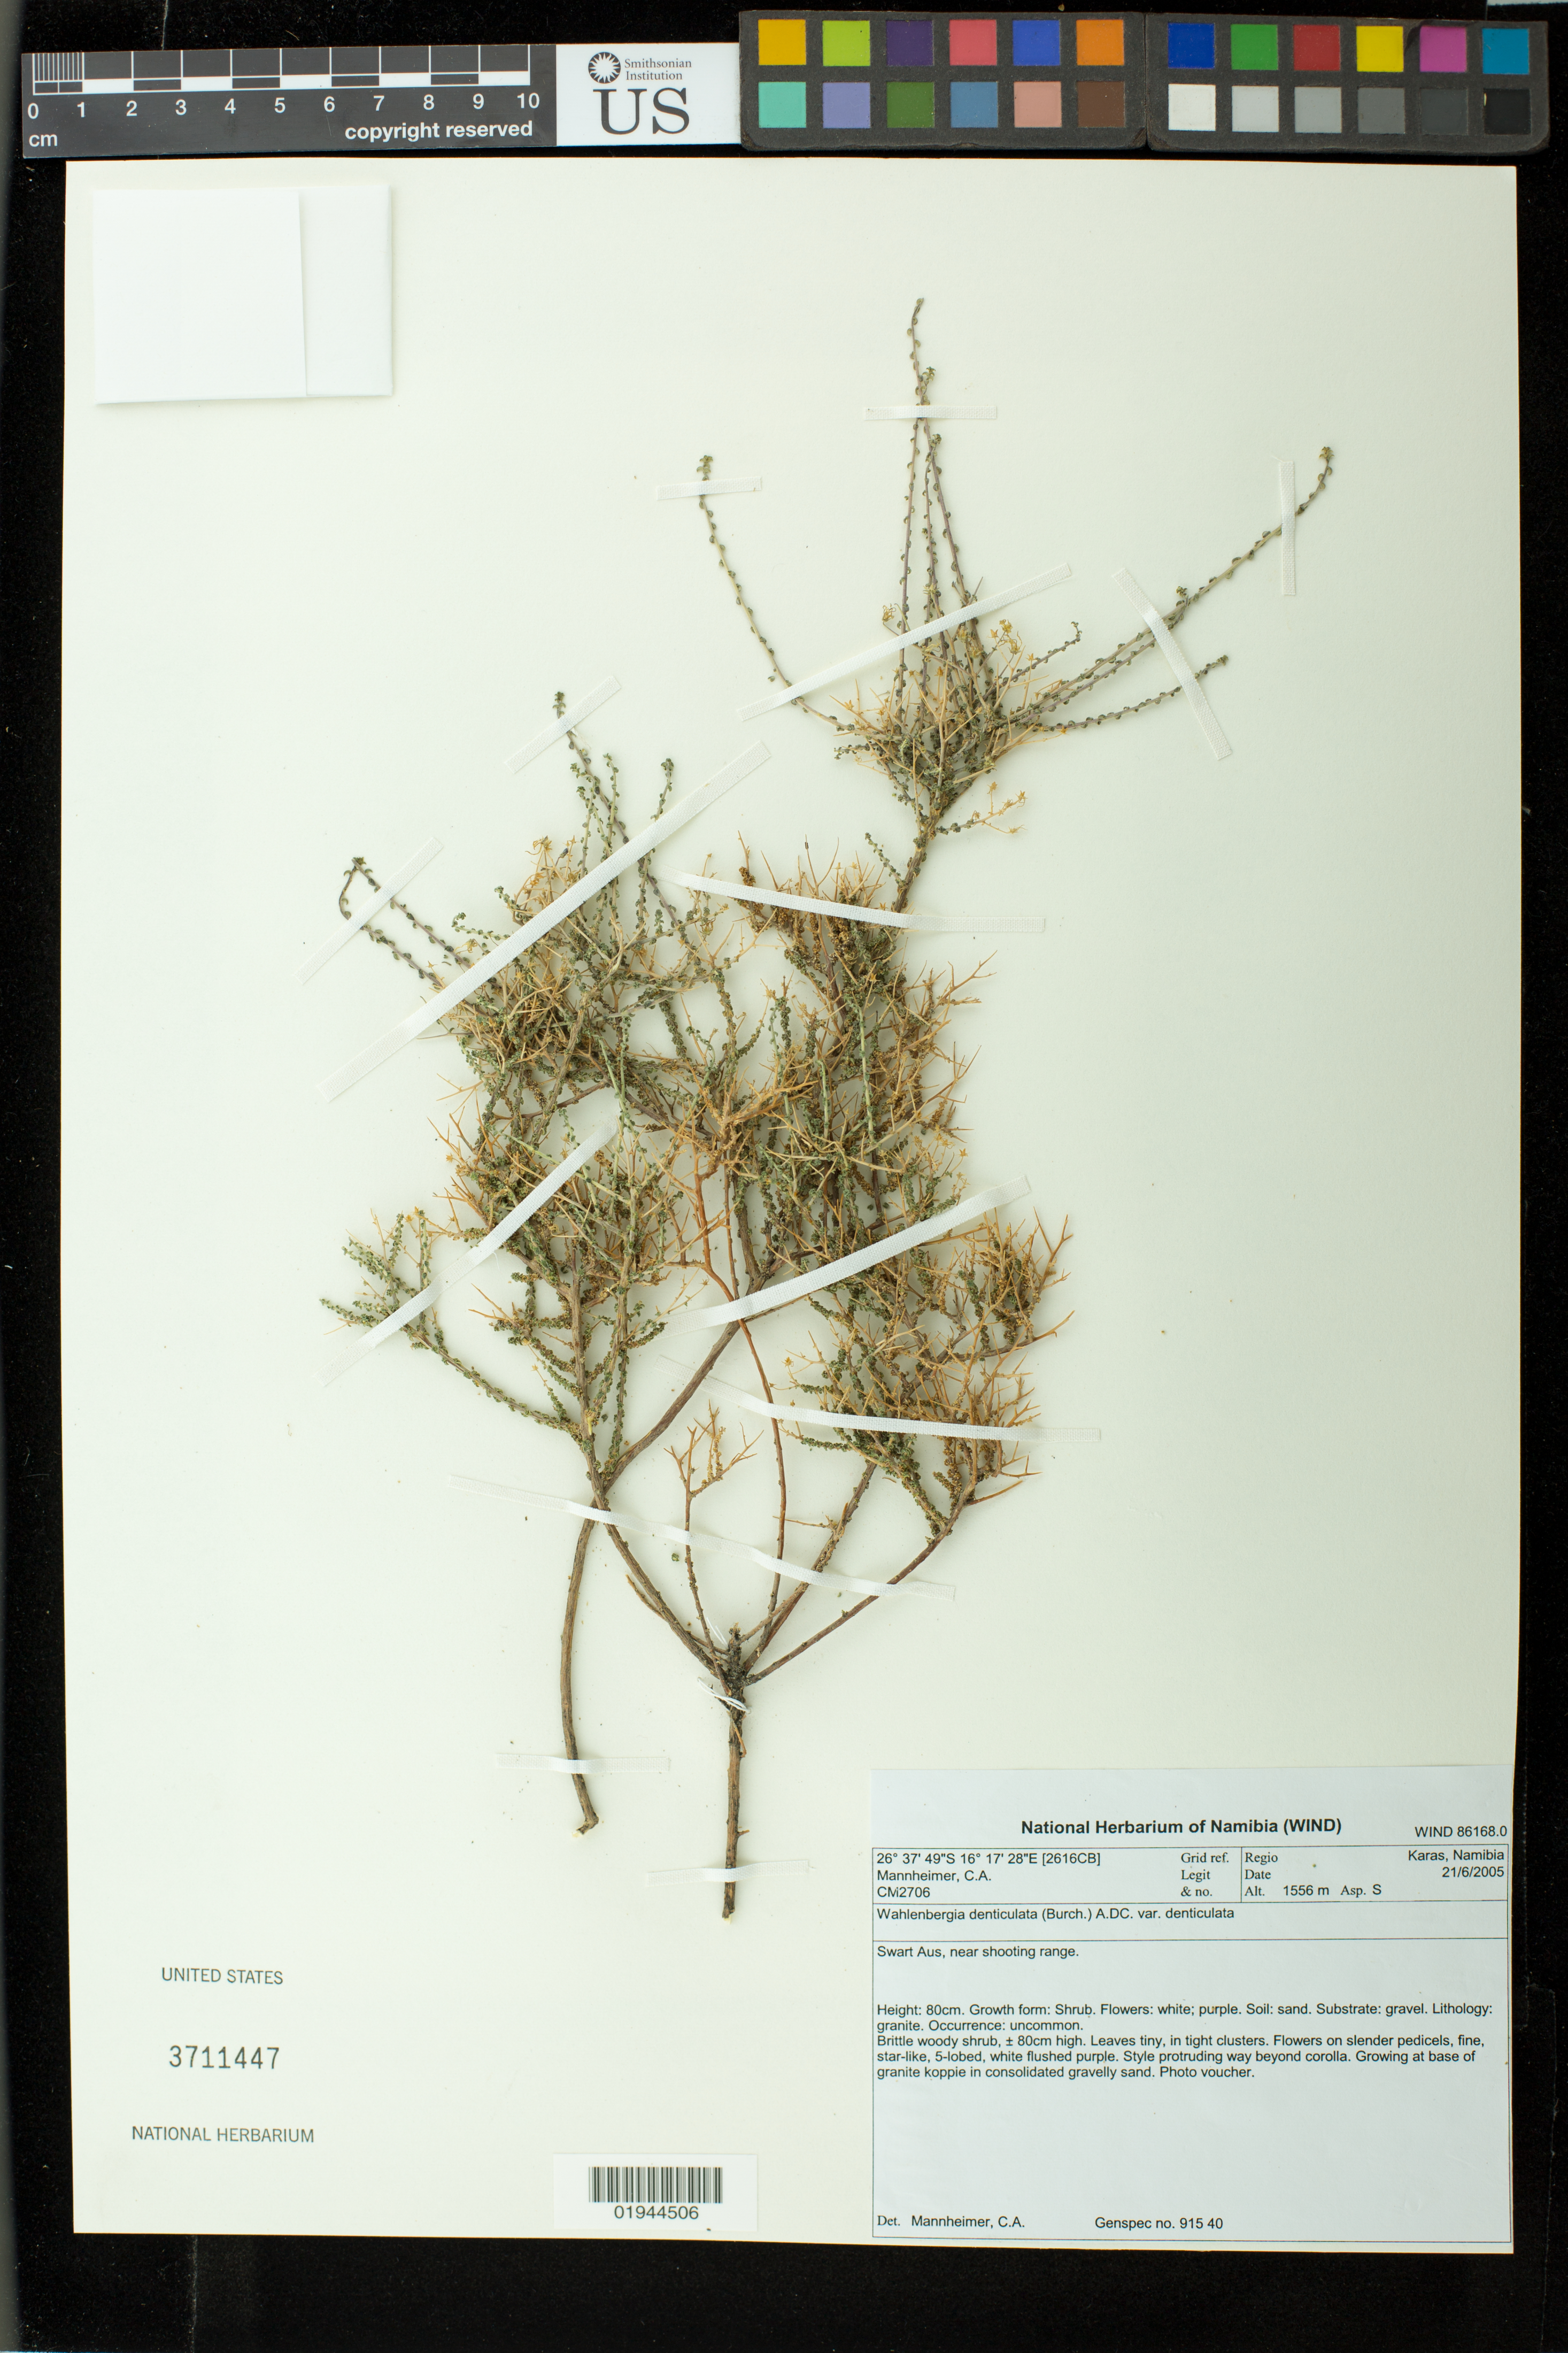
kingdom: Plantae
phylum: Tracheophyta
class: Magnoliopsida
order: Asterales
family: Campanulaceae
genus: Wahlenbergia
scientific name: Wahlenbergia denticulata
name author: (Burch.) A. DC.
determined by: Mannheimer, C. A.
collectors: C. A. Mannheimer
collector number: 1556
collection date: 2005-06-21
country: Namibia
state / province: Karas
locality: Swat Aus, near shooting range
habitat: soil: sand, substrate: gravel, lithology: granite, growing at base of granite koppie in consolidated gravelly sand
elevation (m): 1556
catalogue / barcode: US 3711447